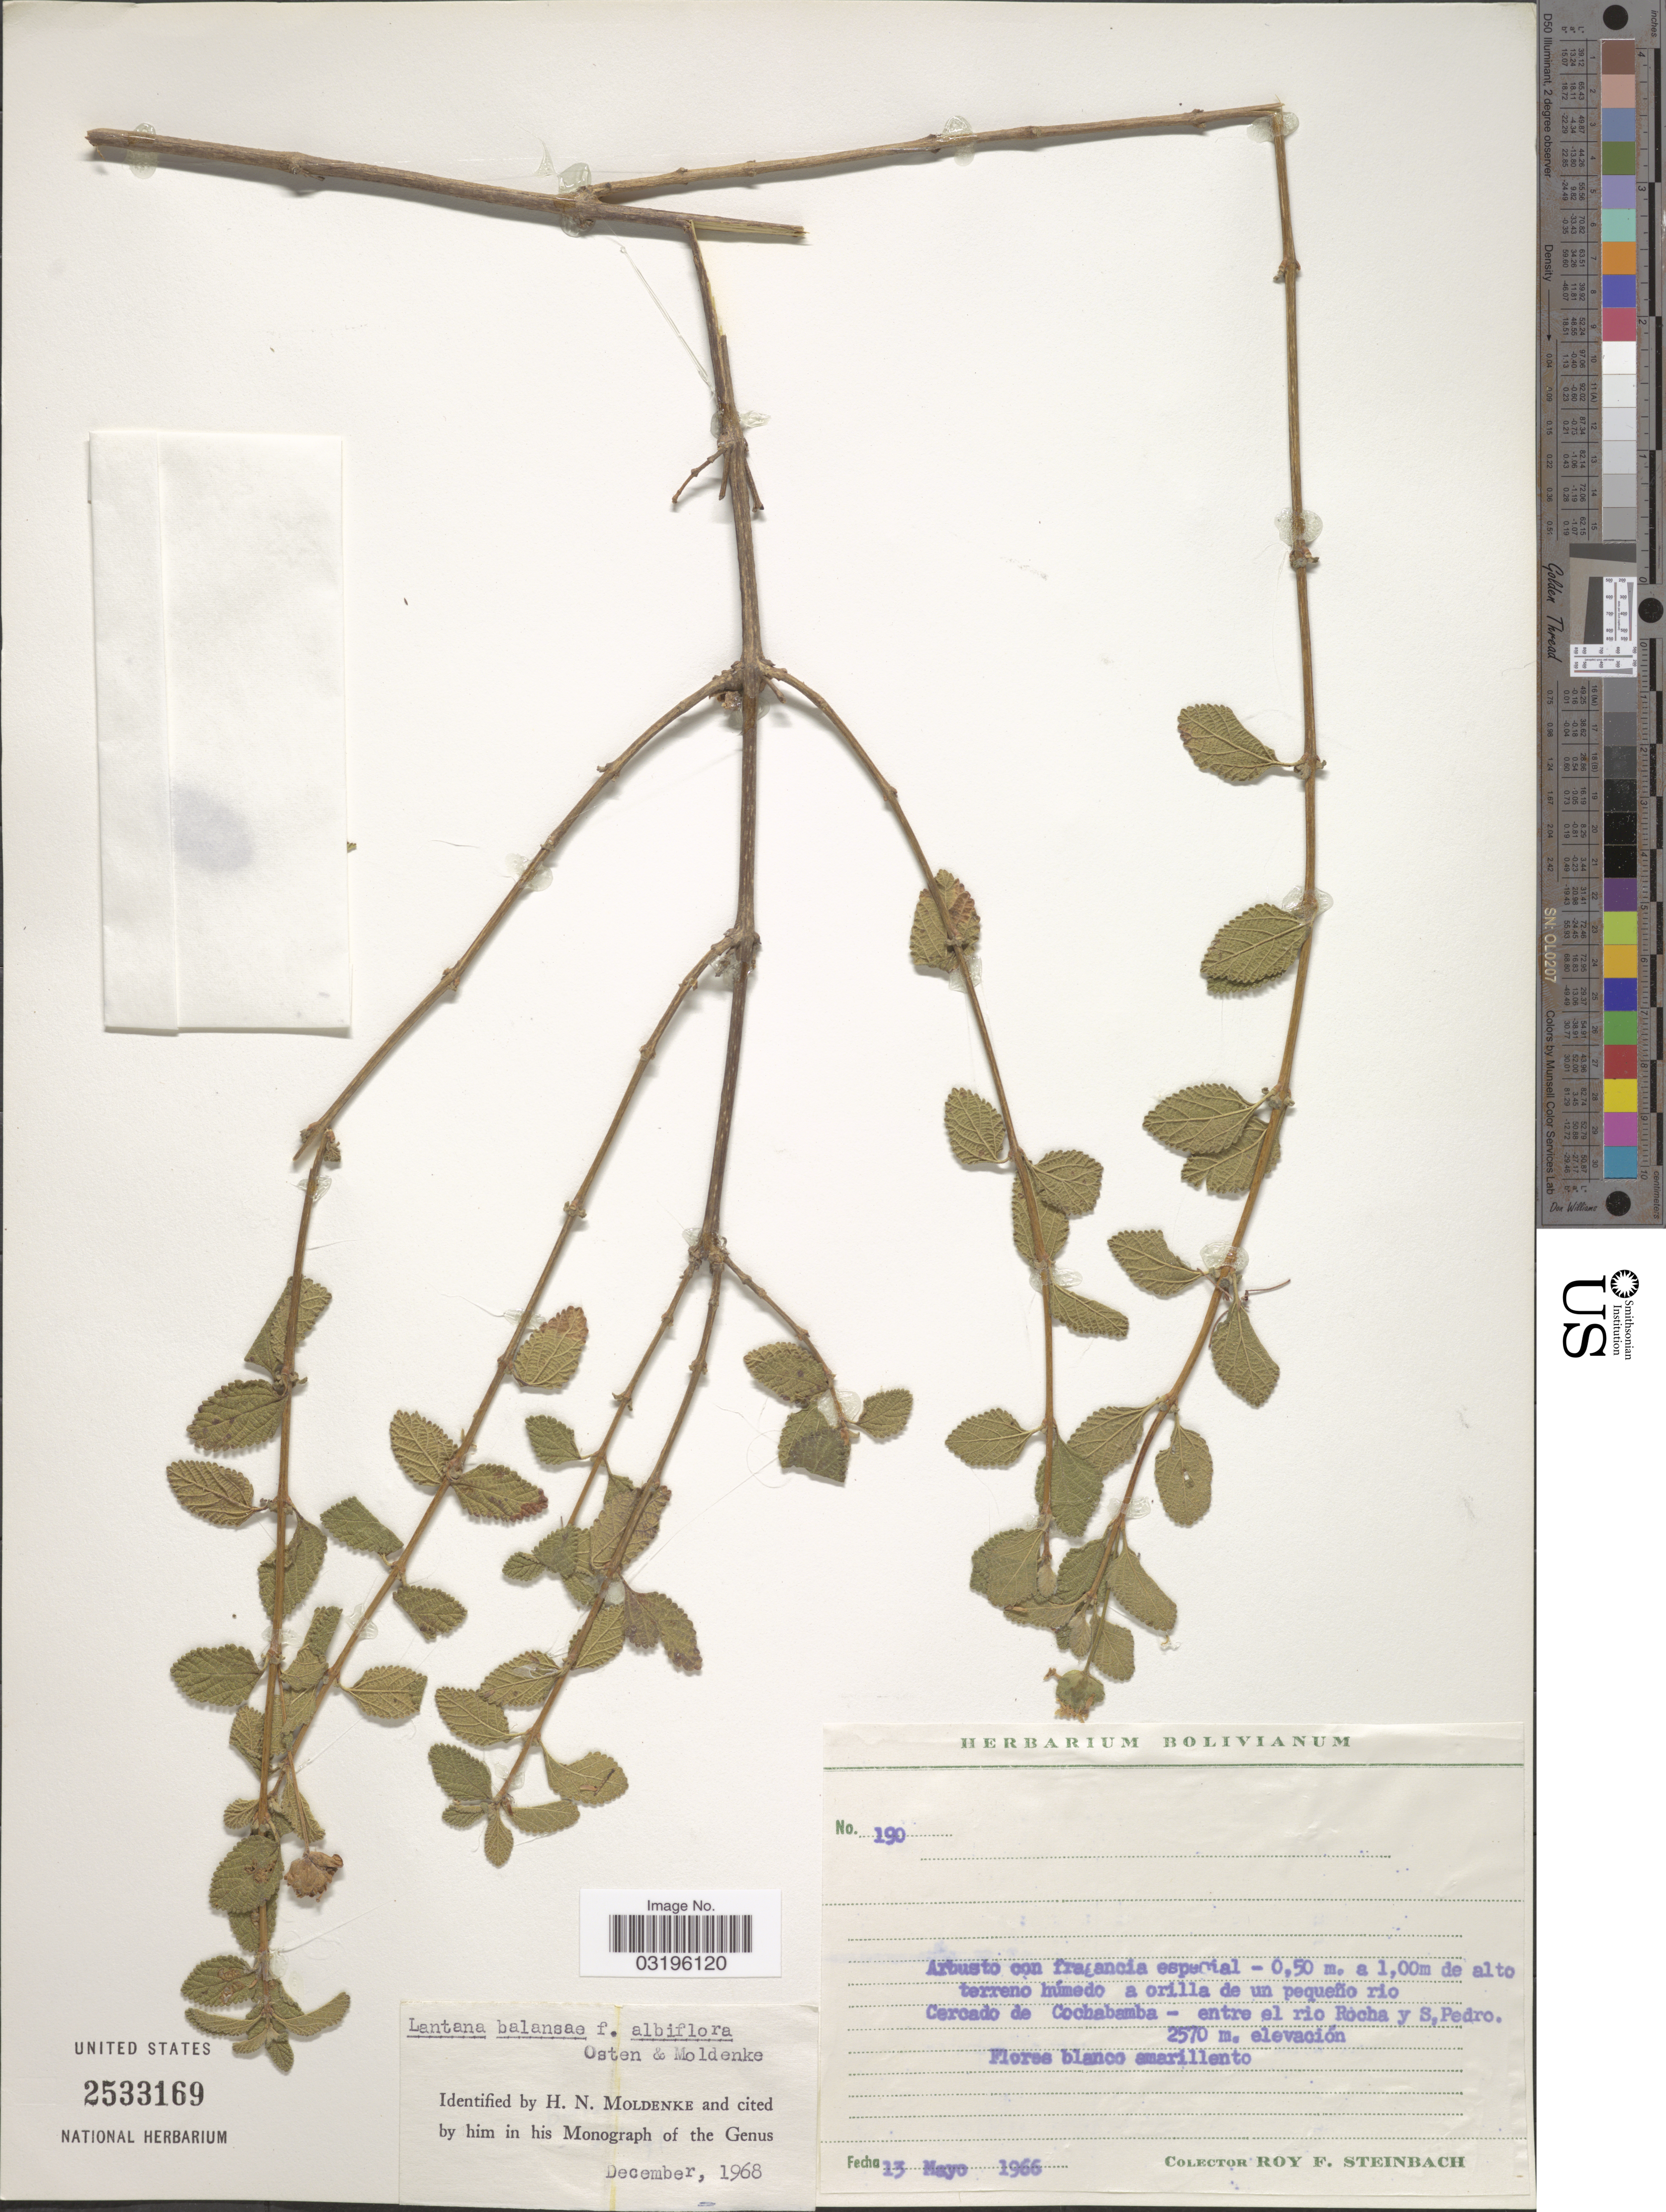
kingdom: Plantae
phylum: Tracheophyta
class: Magnoliopsida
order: Lamiales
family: Verbenaceae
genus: Lantana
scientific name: Lantana balansae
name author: Briq.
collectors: R. F. Steinbach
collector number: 190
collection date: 1966-05-13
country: Bolivia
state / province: Cochabamba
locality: A orilla de un pequeño rio cercado de Cochabamba - entre el rio Rocha y S. Pedro.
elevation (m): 2570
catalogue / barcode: US 2533169